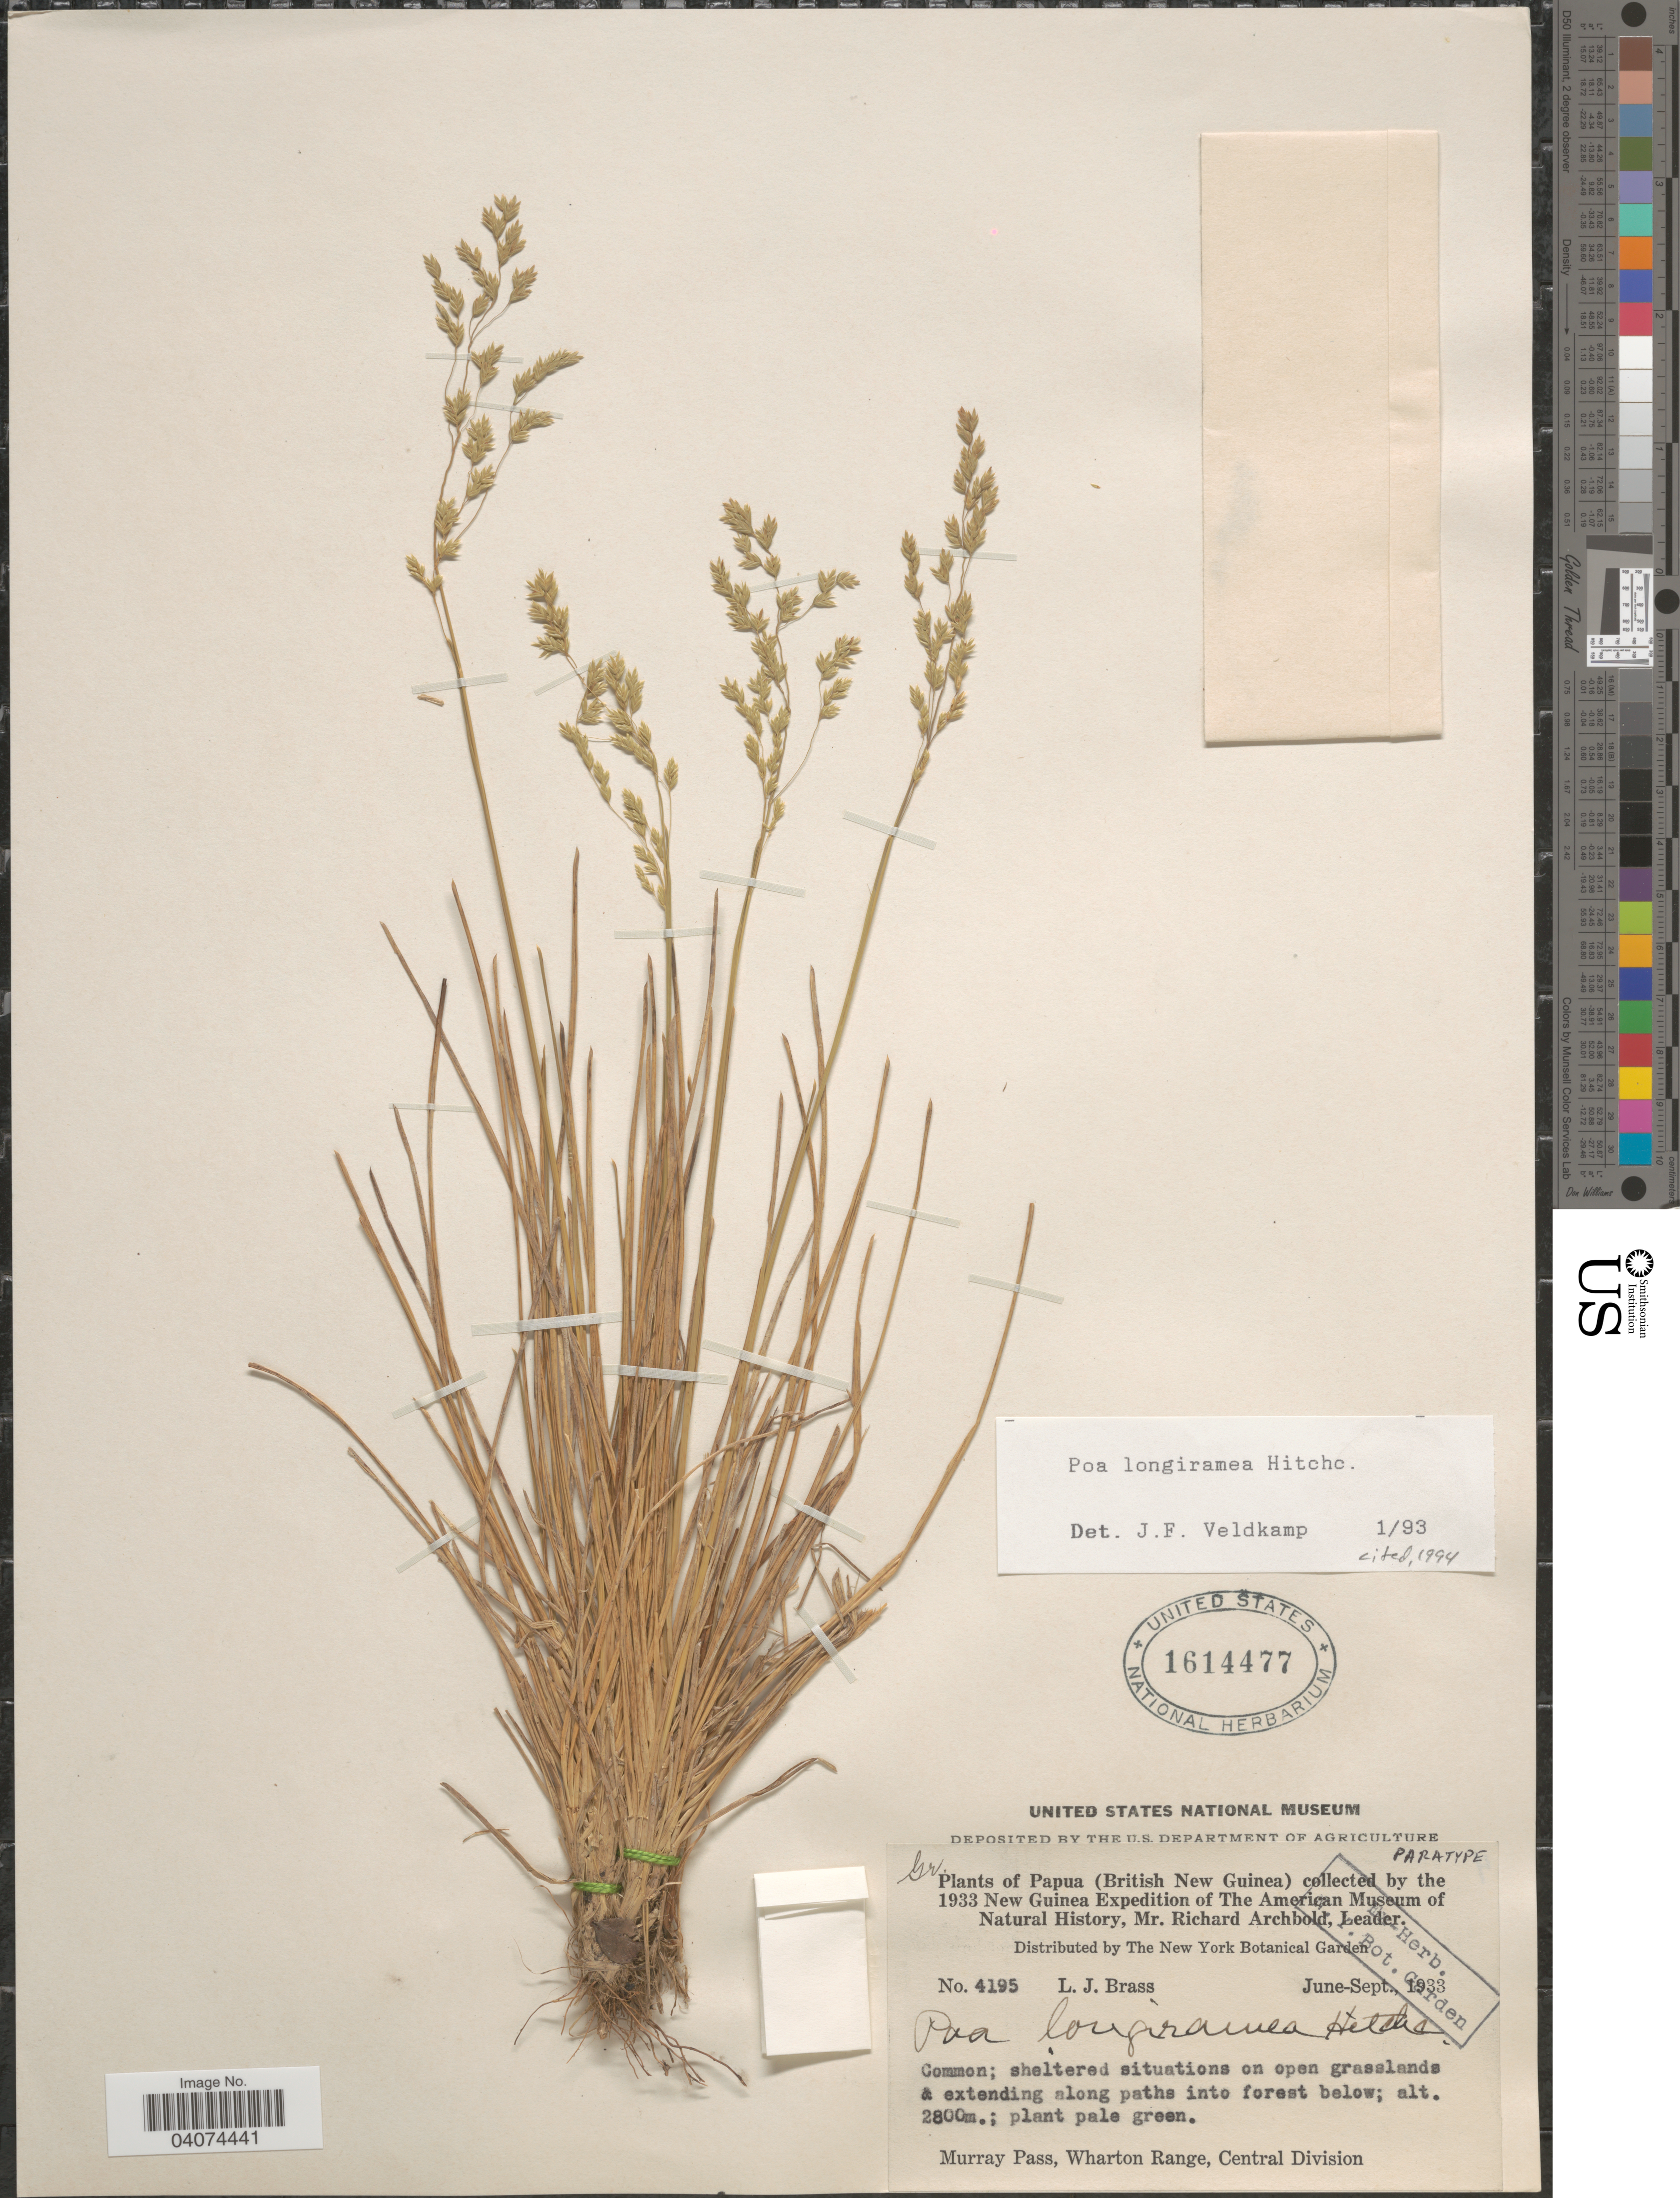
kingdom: Plantae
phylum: Tracheophyta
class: Liliopsida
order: Poales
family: Poaceae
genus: Poa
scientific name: Poa longiramea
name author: Hitchc.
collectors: L. J. Brass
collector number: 4195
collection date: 1933-06/1933-09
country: Papua New Guinea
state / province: Central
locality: Papua (British New Guinea) collected by the 1933 New Guinea Expedition of The American Museum of Natural History. Murray Pass, Wharton Range, Central Division.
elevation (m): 2800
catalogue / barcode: US 1614477